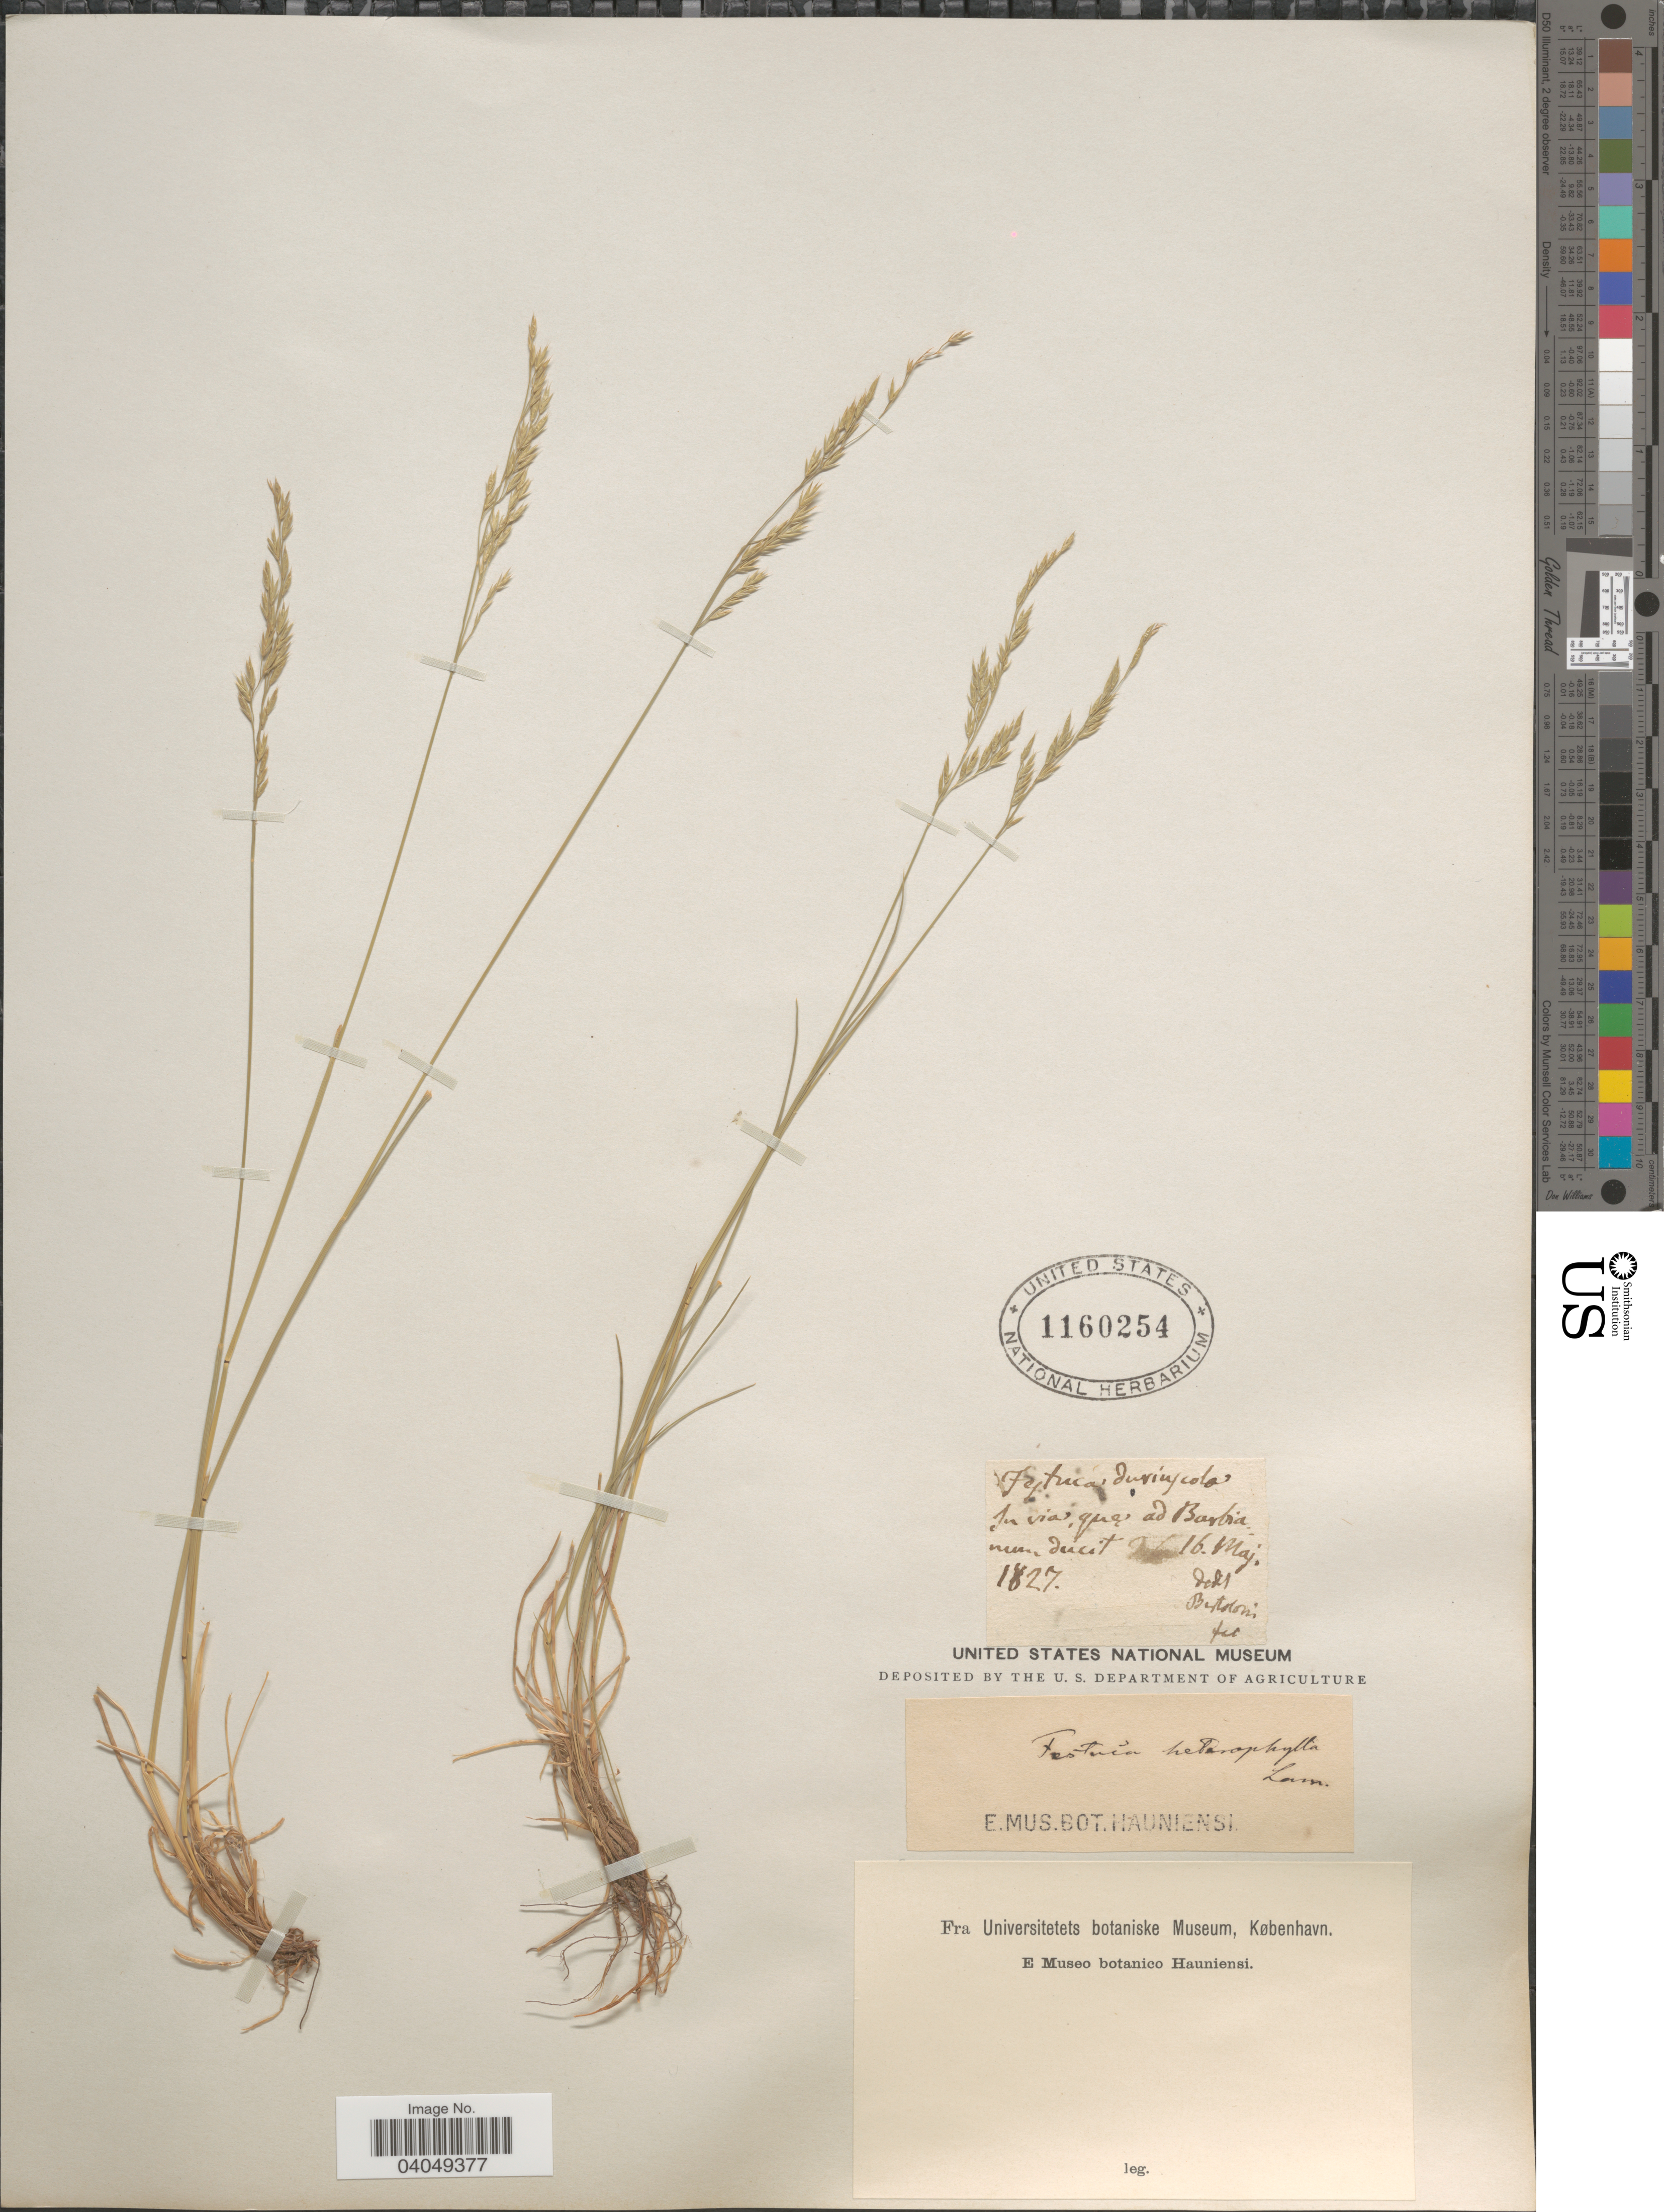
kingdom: Plantae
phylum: Tracheophyta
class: Liliopsida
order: Poales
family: Poaceae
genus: Festuca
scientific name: Festuca heterophylla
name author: Lam.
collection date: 1827-05-16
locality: In vias qua ad Barbia num ducit.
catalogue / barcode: US 1160254